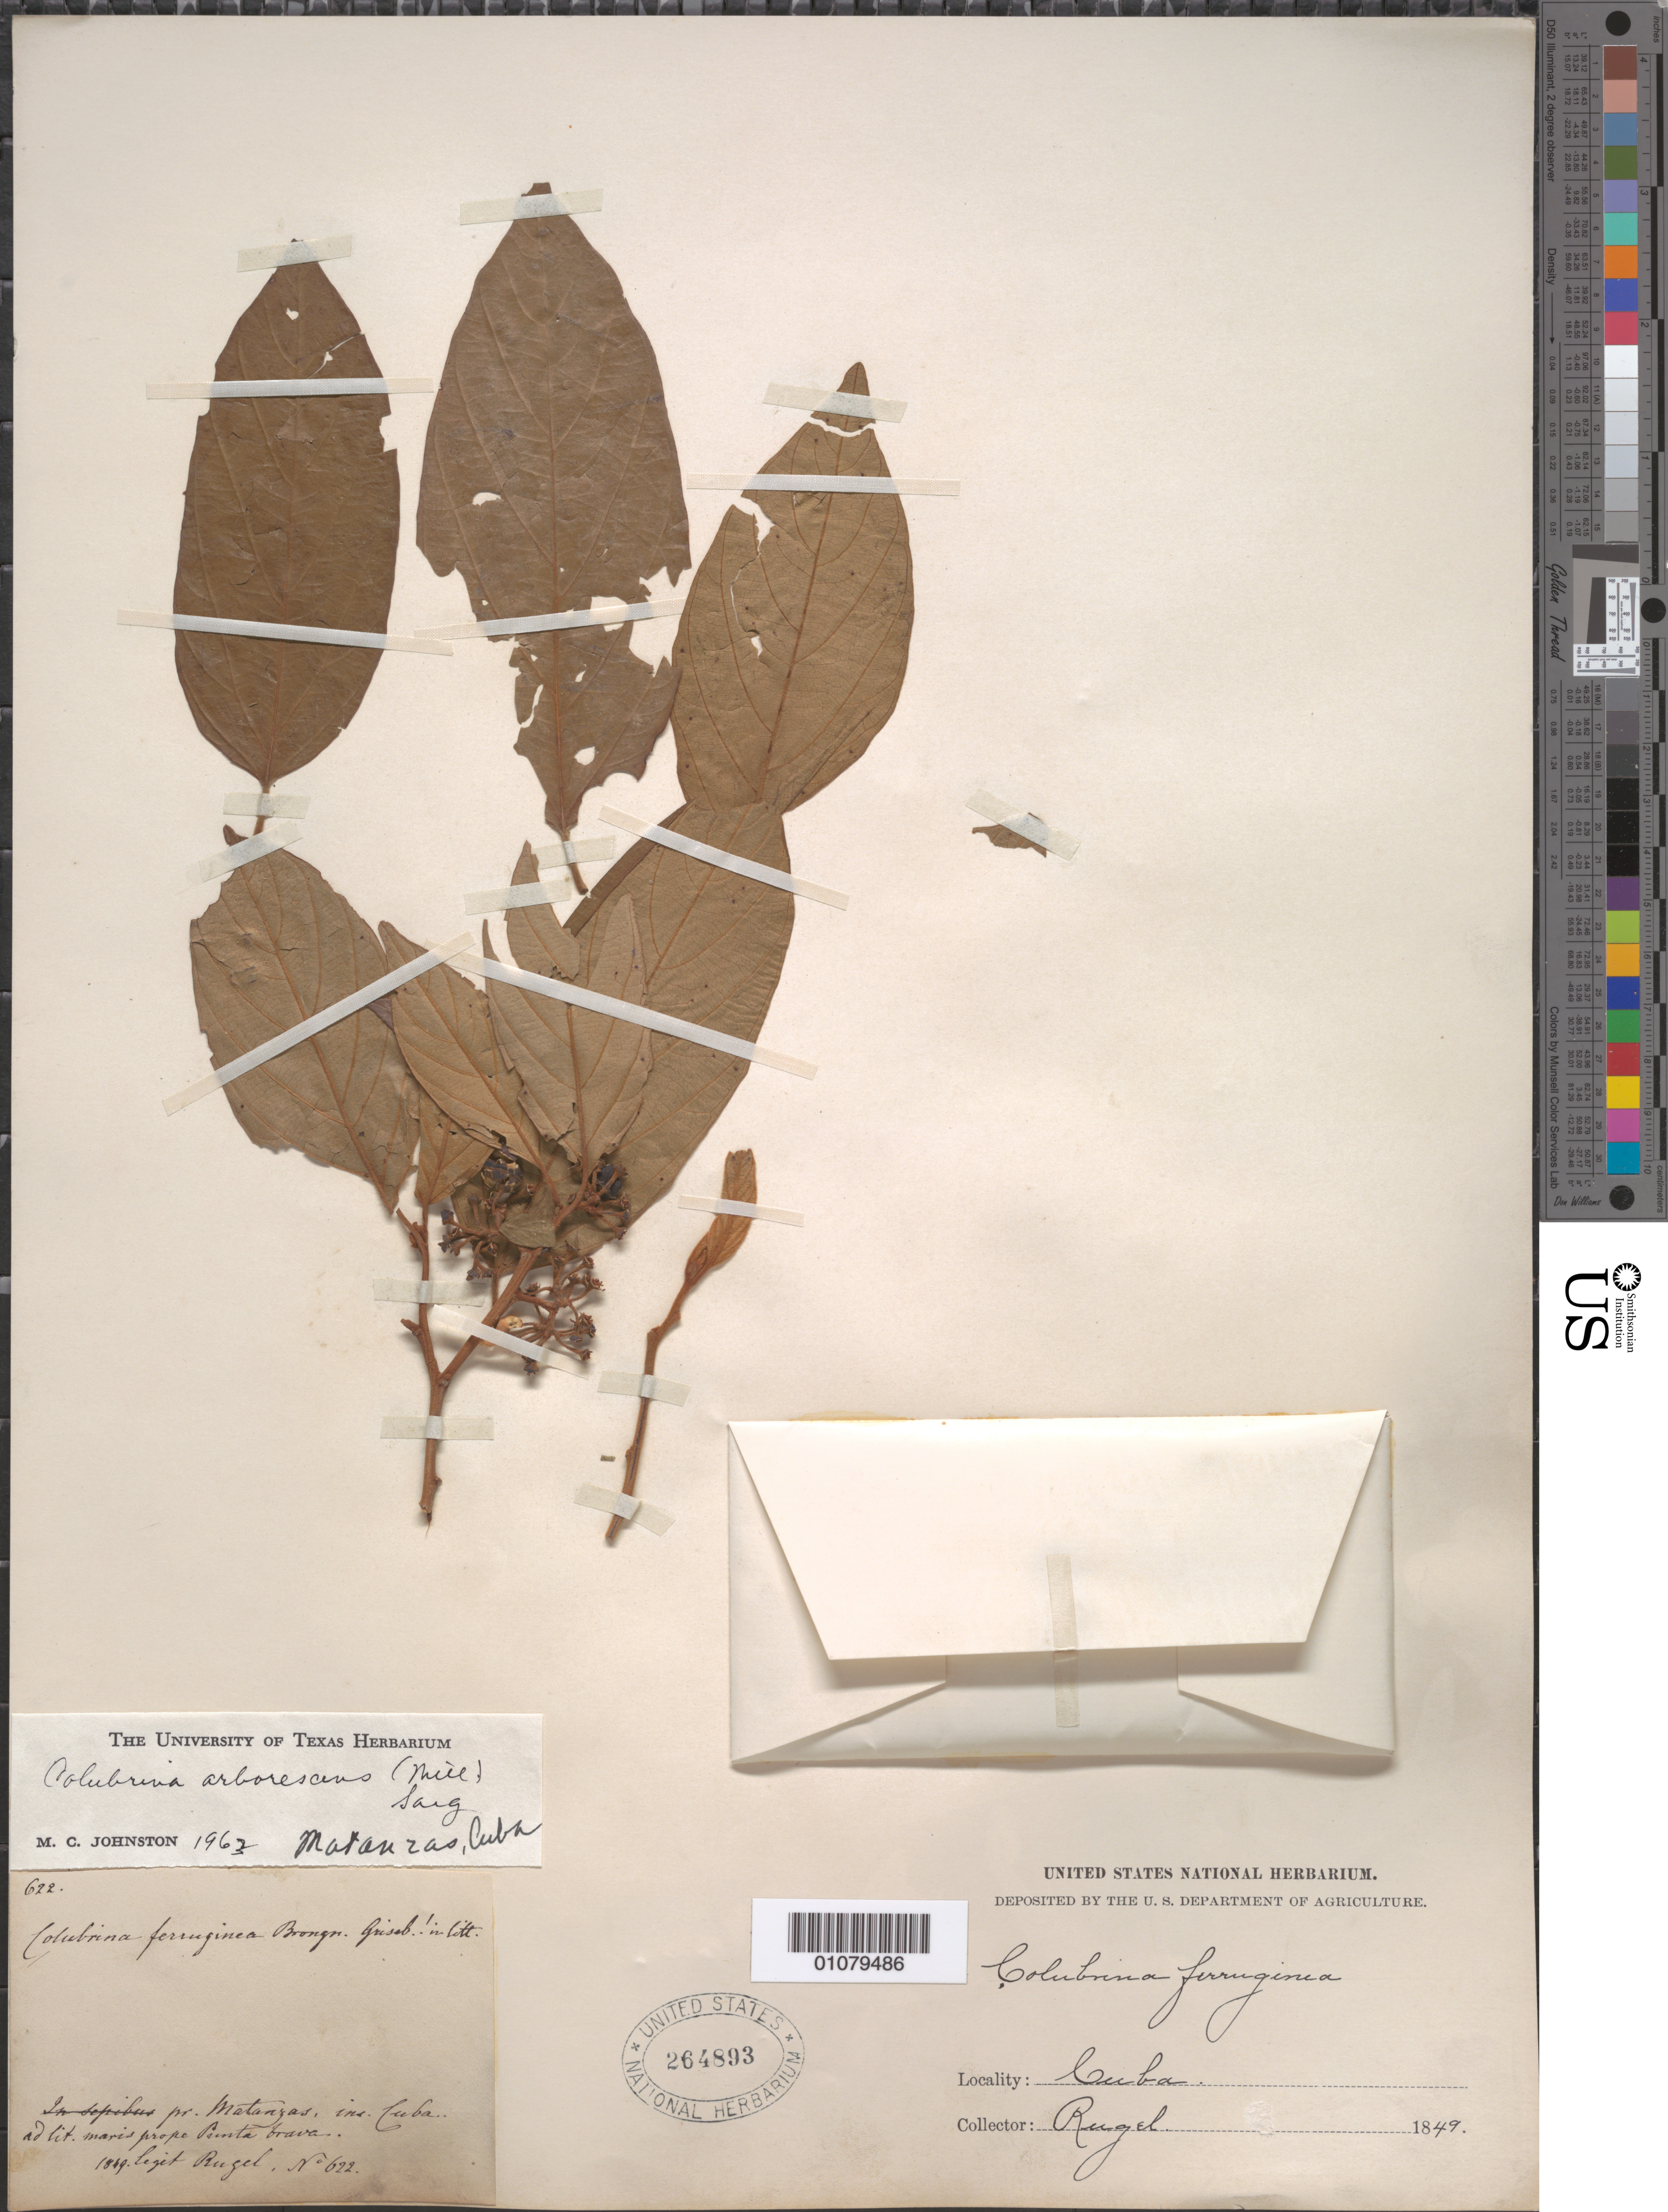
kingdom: Plantae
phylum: Tracheophyta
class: Magnoliopsida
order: Rosales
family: Rhamnaceae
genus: Colubrina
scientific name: Colubrina arborescens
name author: (Mill.) Sarg.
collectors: F. Rugel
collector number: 622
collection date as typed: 1849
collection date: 1849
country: Cuba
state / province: Matanzas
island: Cuba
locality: Matanzas, ins Cuba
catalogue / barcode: US 264893